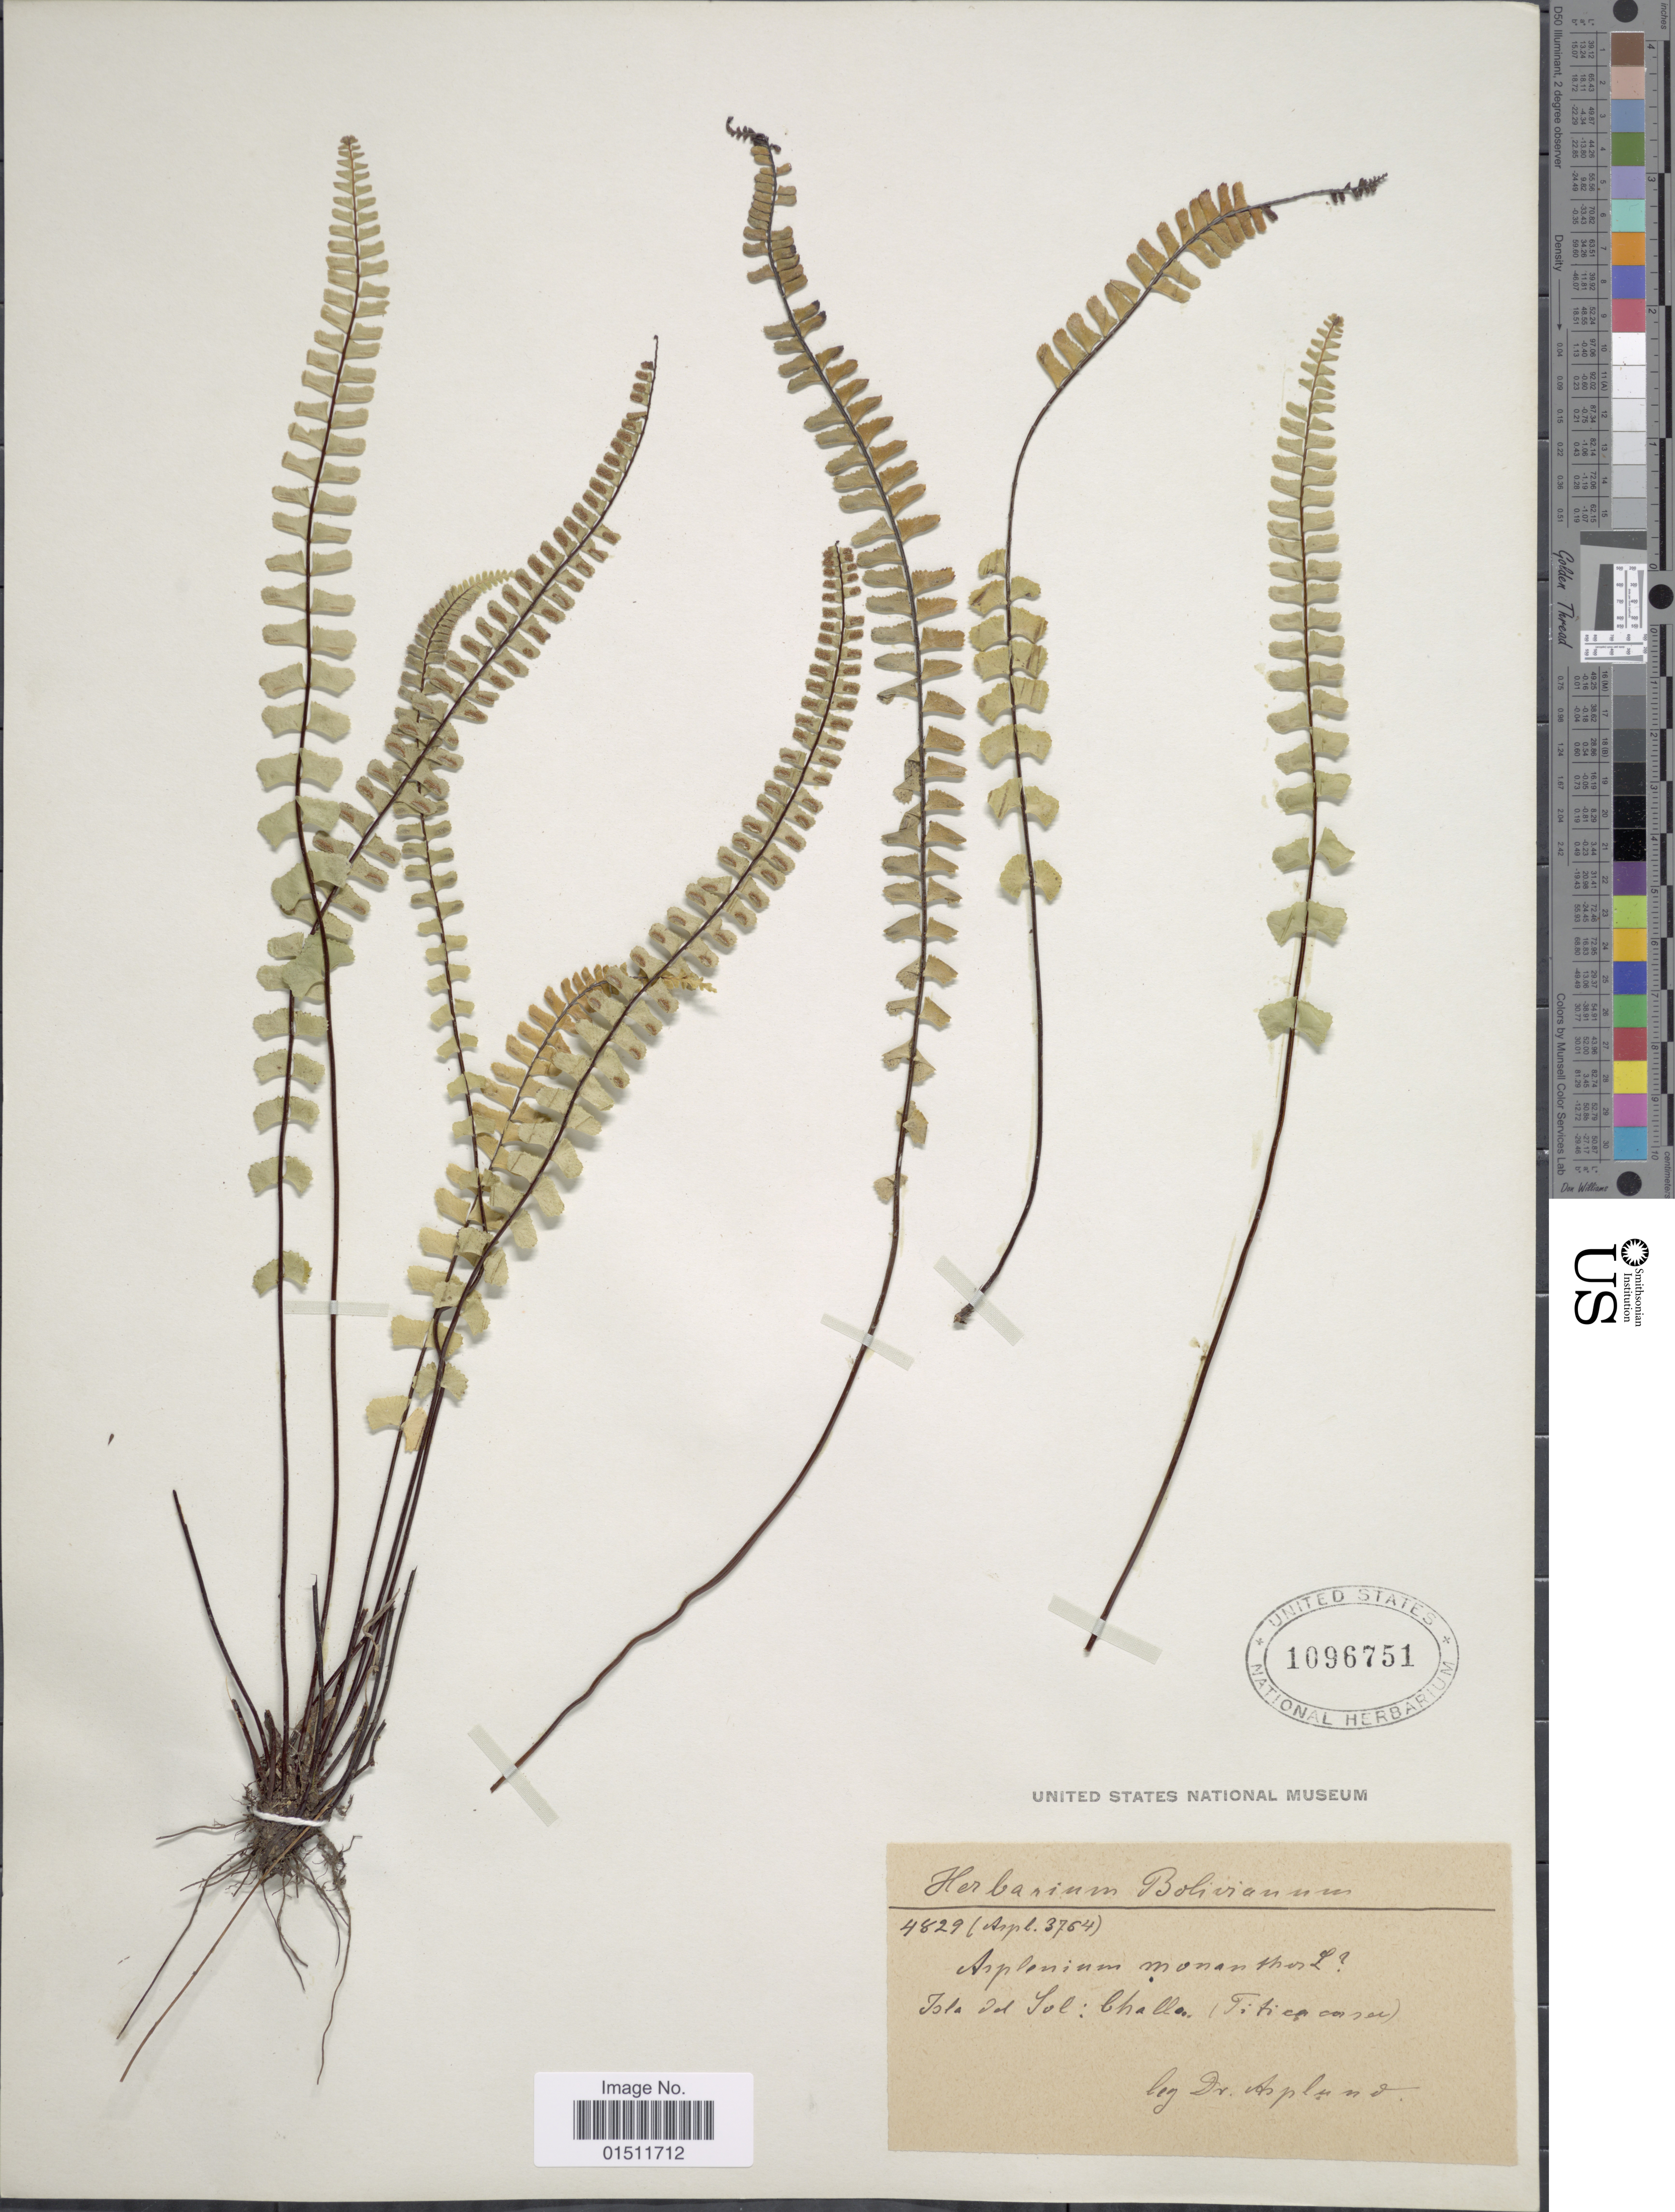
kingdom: Plantae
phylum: Tracheophyta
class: Polypodiopsida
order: Polypodiales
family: Aspleniaceae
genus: Asplenium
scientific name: Asplenium monanthes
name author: L.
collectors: E. Asplund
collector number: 4829/3764*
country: Bolivia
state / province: La Paz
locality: Isla del Sol Challo (Titicaca )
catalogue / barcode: US 1096751